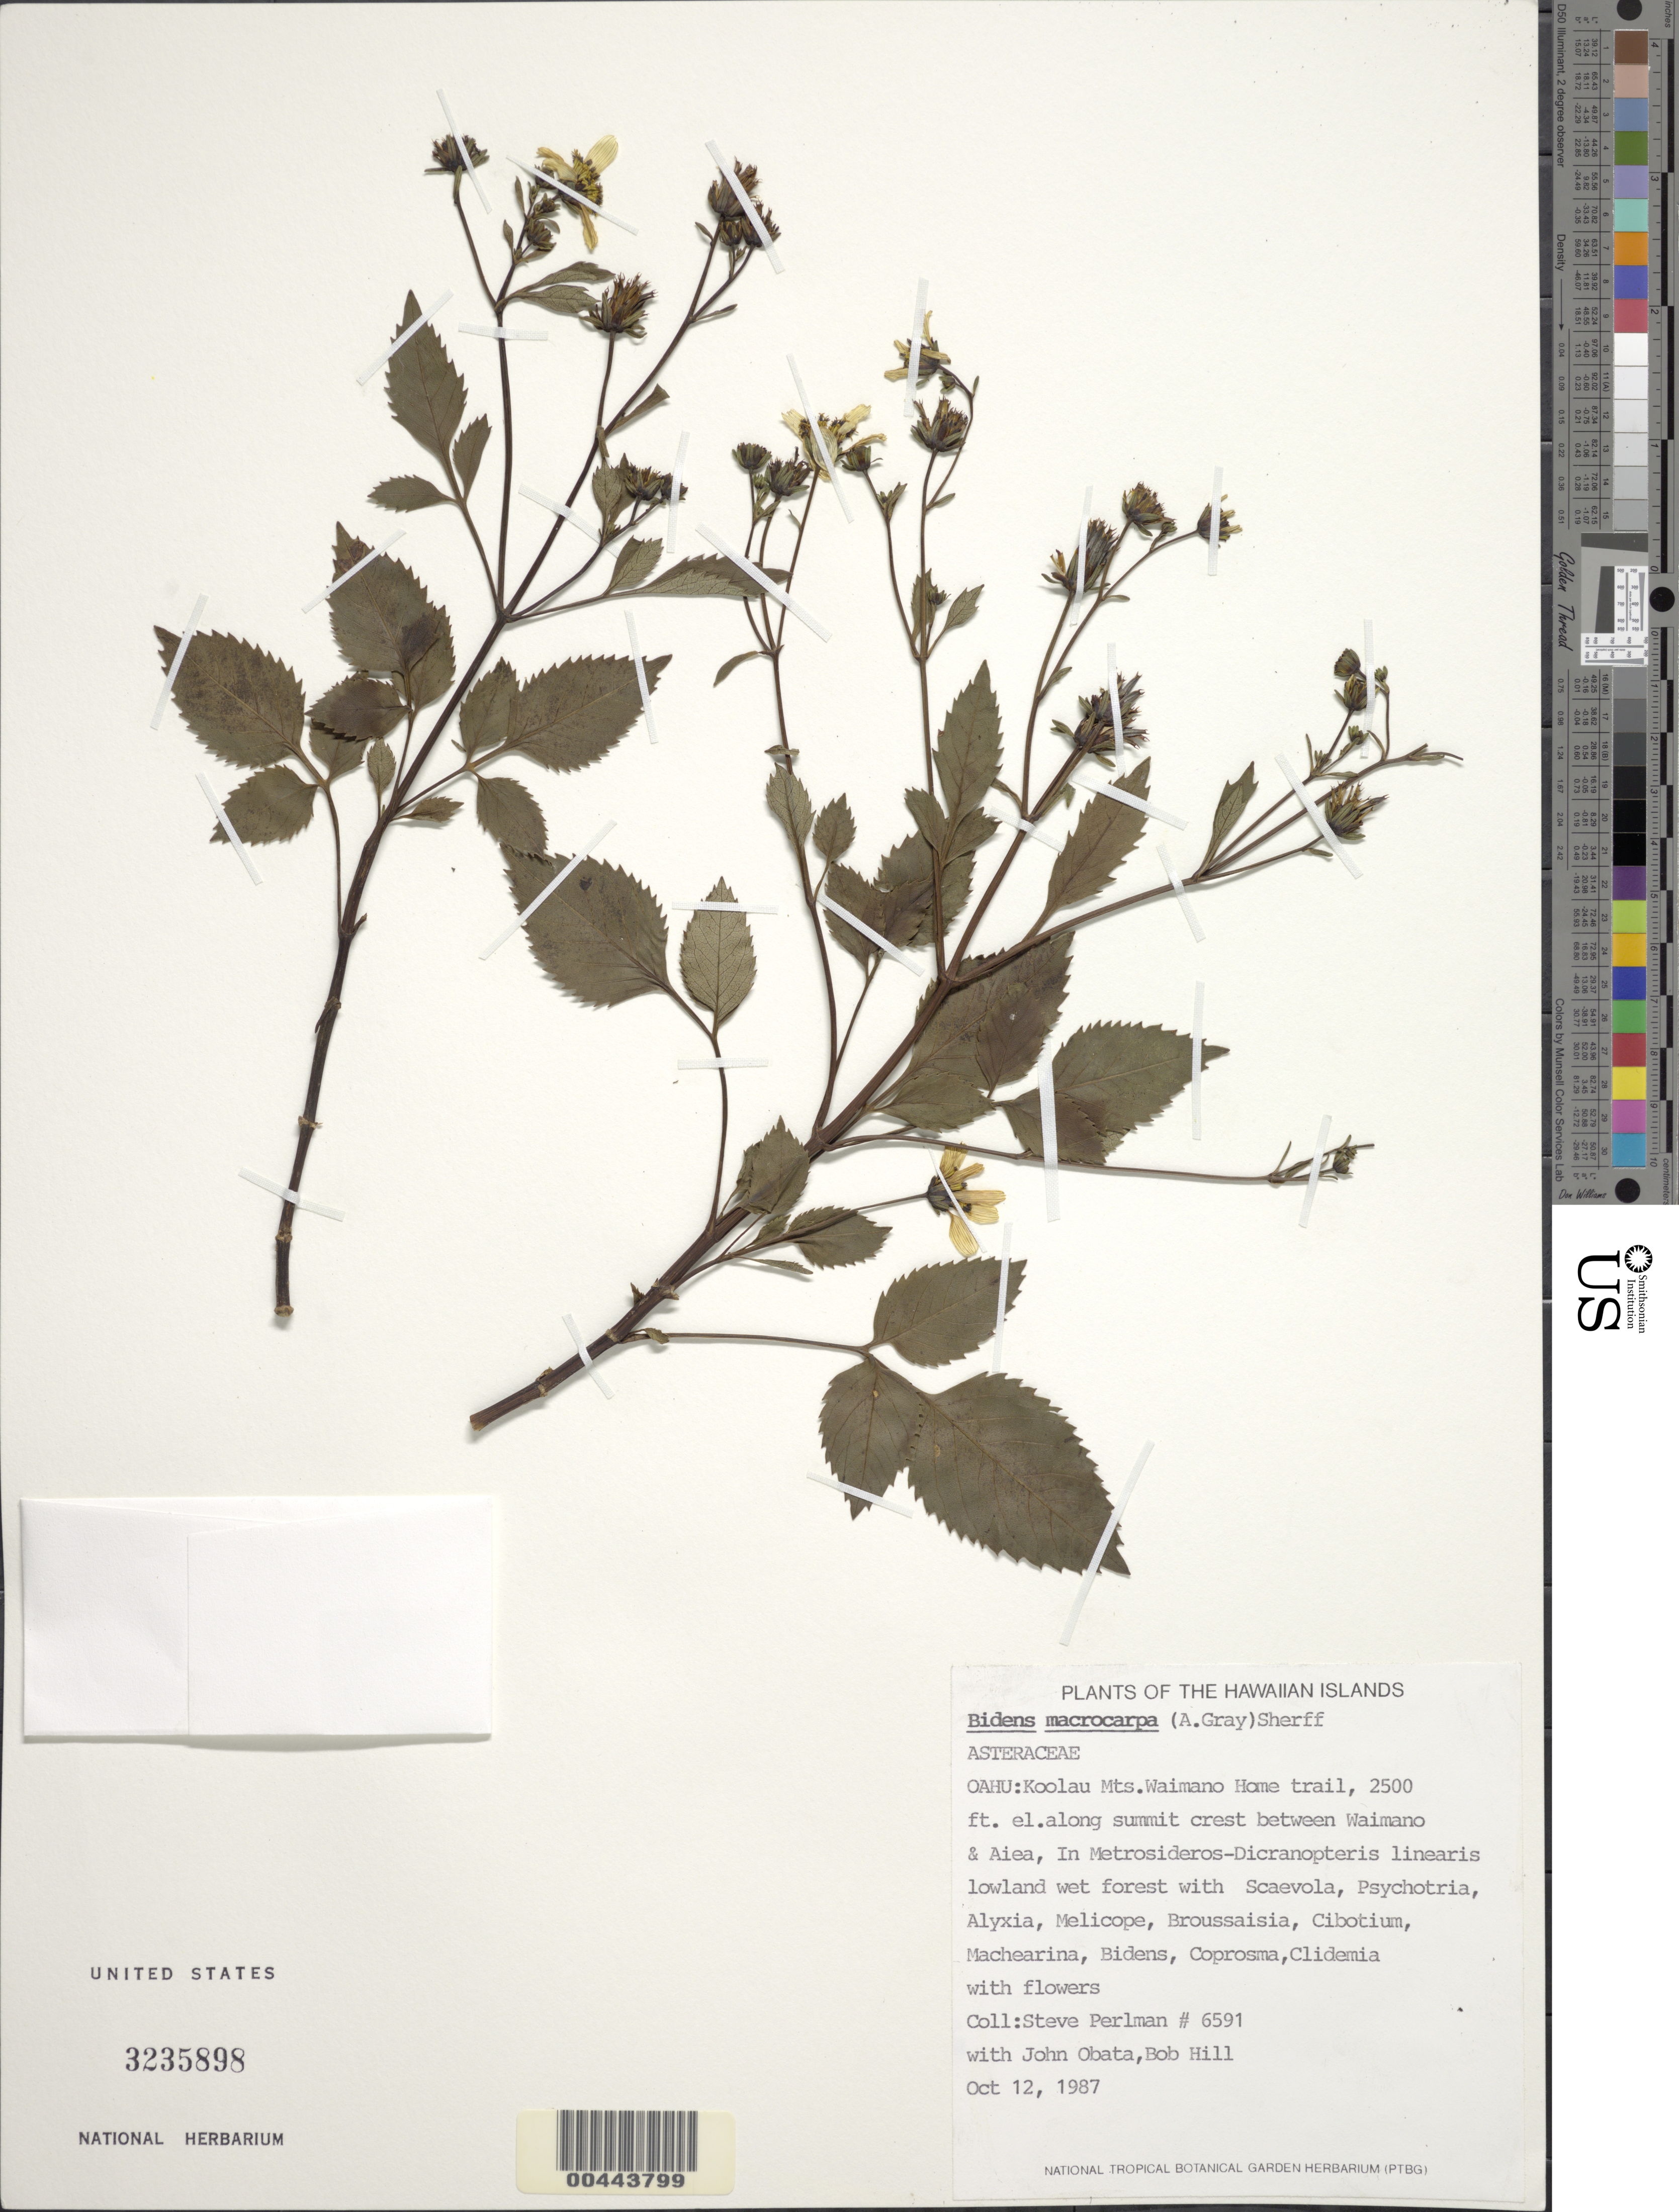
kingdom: Plantae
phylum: Tracheophyta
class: Magnoliopsida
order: Asterales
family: Asteraceae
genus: Bidens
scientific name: Bidens macrocarpa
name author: (A. Gray) Sherff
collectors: S. P. Perlman, J. Obata & B. Hill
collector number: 6591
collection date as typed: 12 Oct 1987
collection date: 1987-10-12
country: United States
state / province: Hawaii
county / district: Honolulu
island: Oahu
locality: Koolau Mountains, Waimano Home Trail, along summit crest between Waimano and Aiea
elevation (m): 762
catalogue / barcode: US 3235898